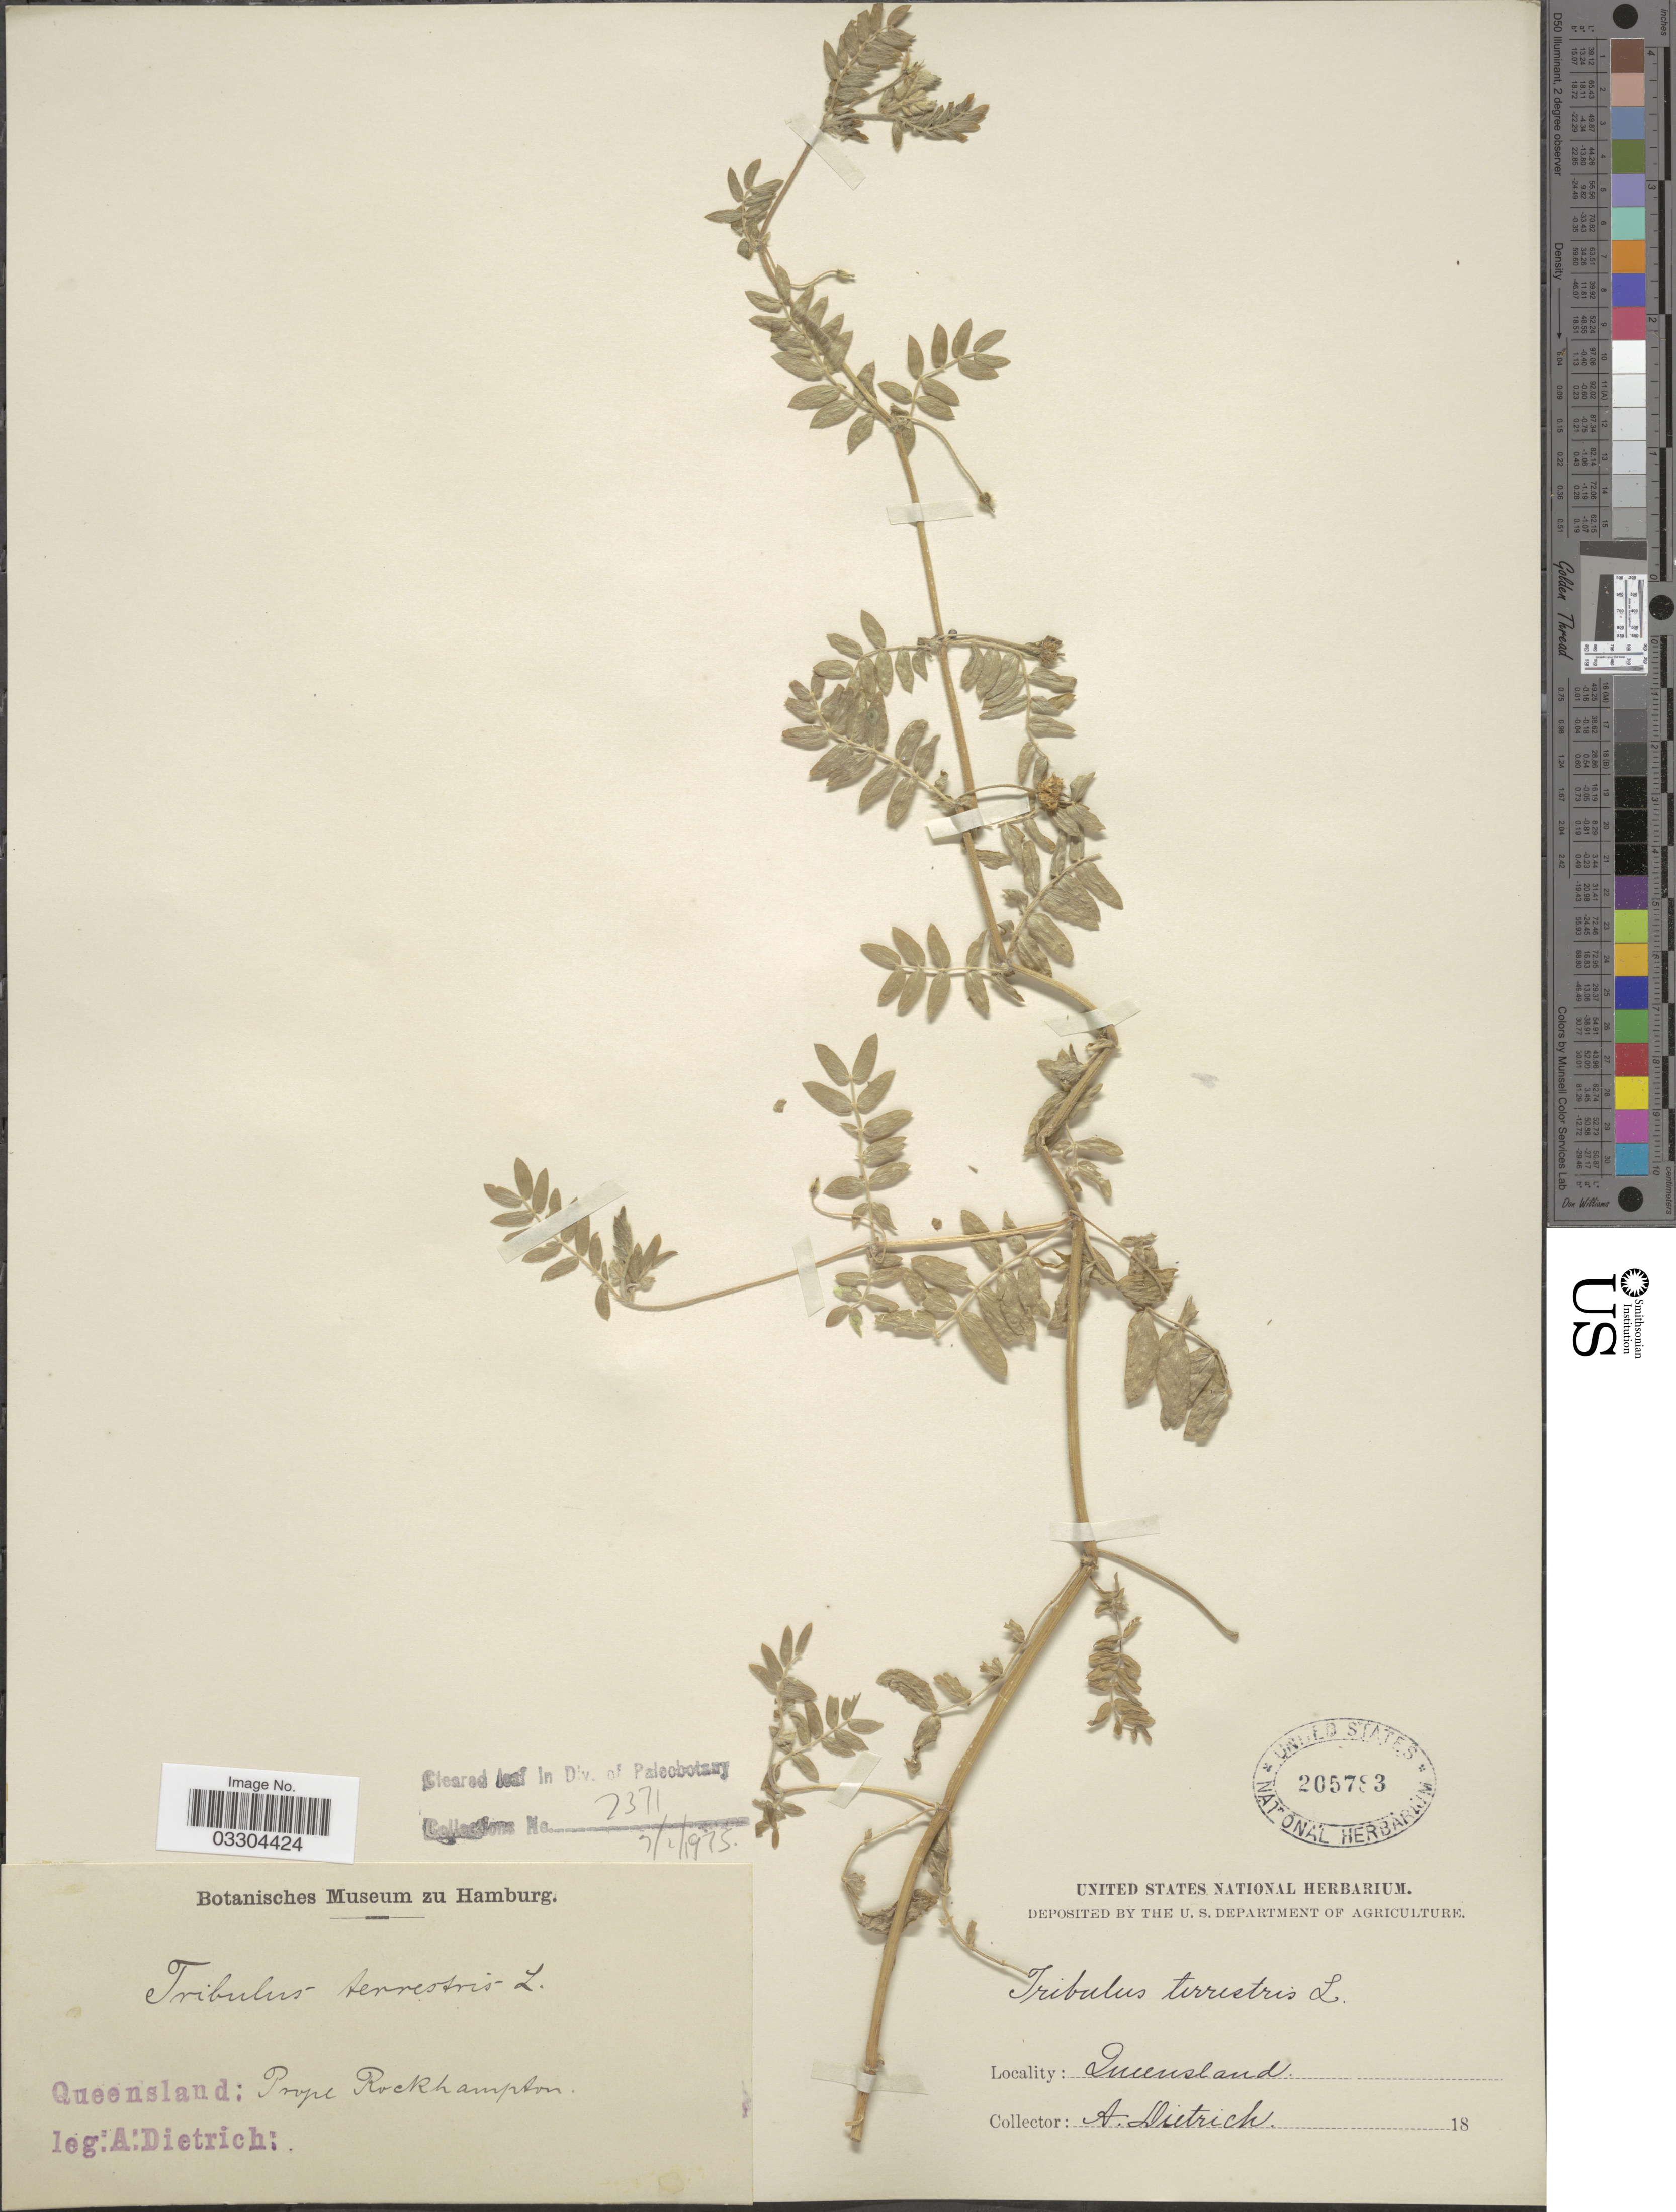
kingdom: Plantae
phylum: Tracheophyta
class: Magnoliopsida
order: Zygophyllales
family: Zygophyllaceae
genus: Tribulus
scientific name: Tribulus terrestris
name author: L.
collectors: A. Dietrich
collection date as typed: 18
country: Australia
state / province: Queensland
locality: Prope Rockhampton.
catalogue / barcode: US 205783